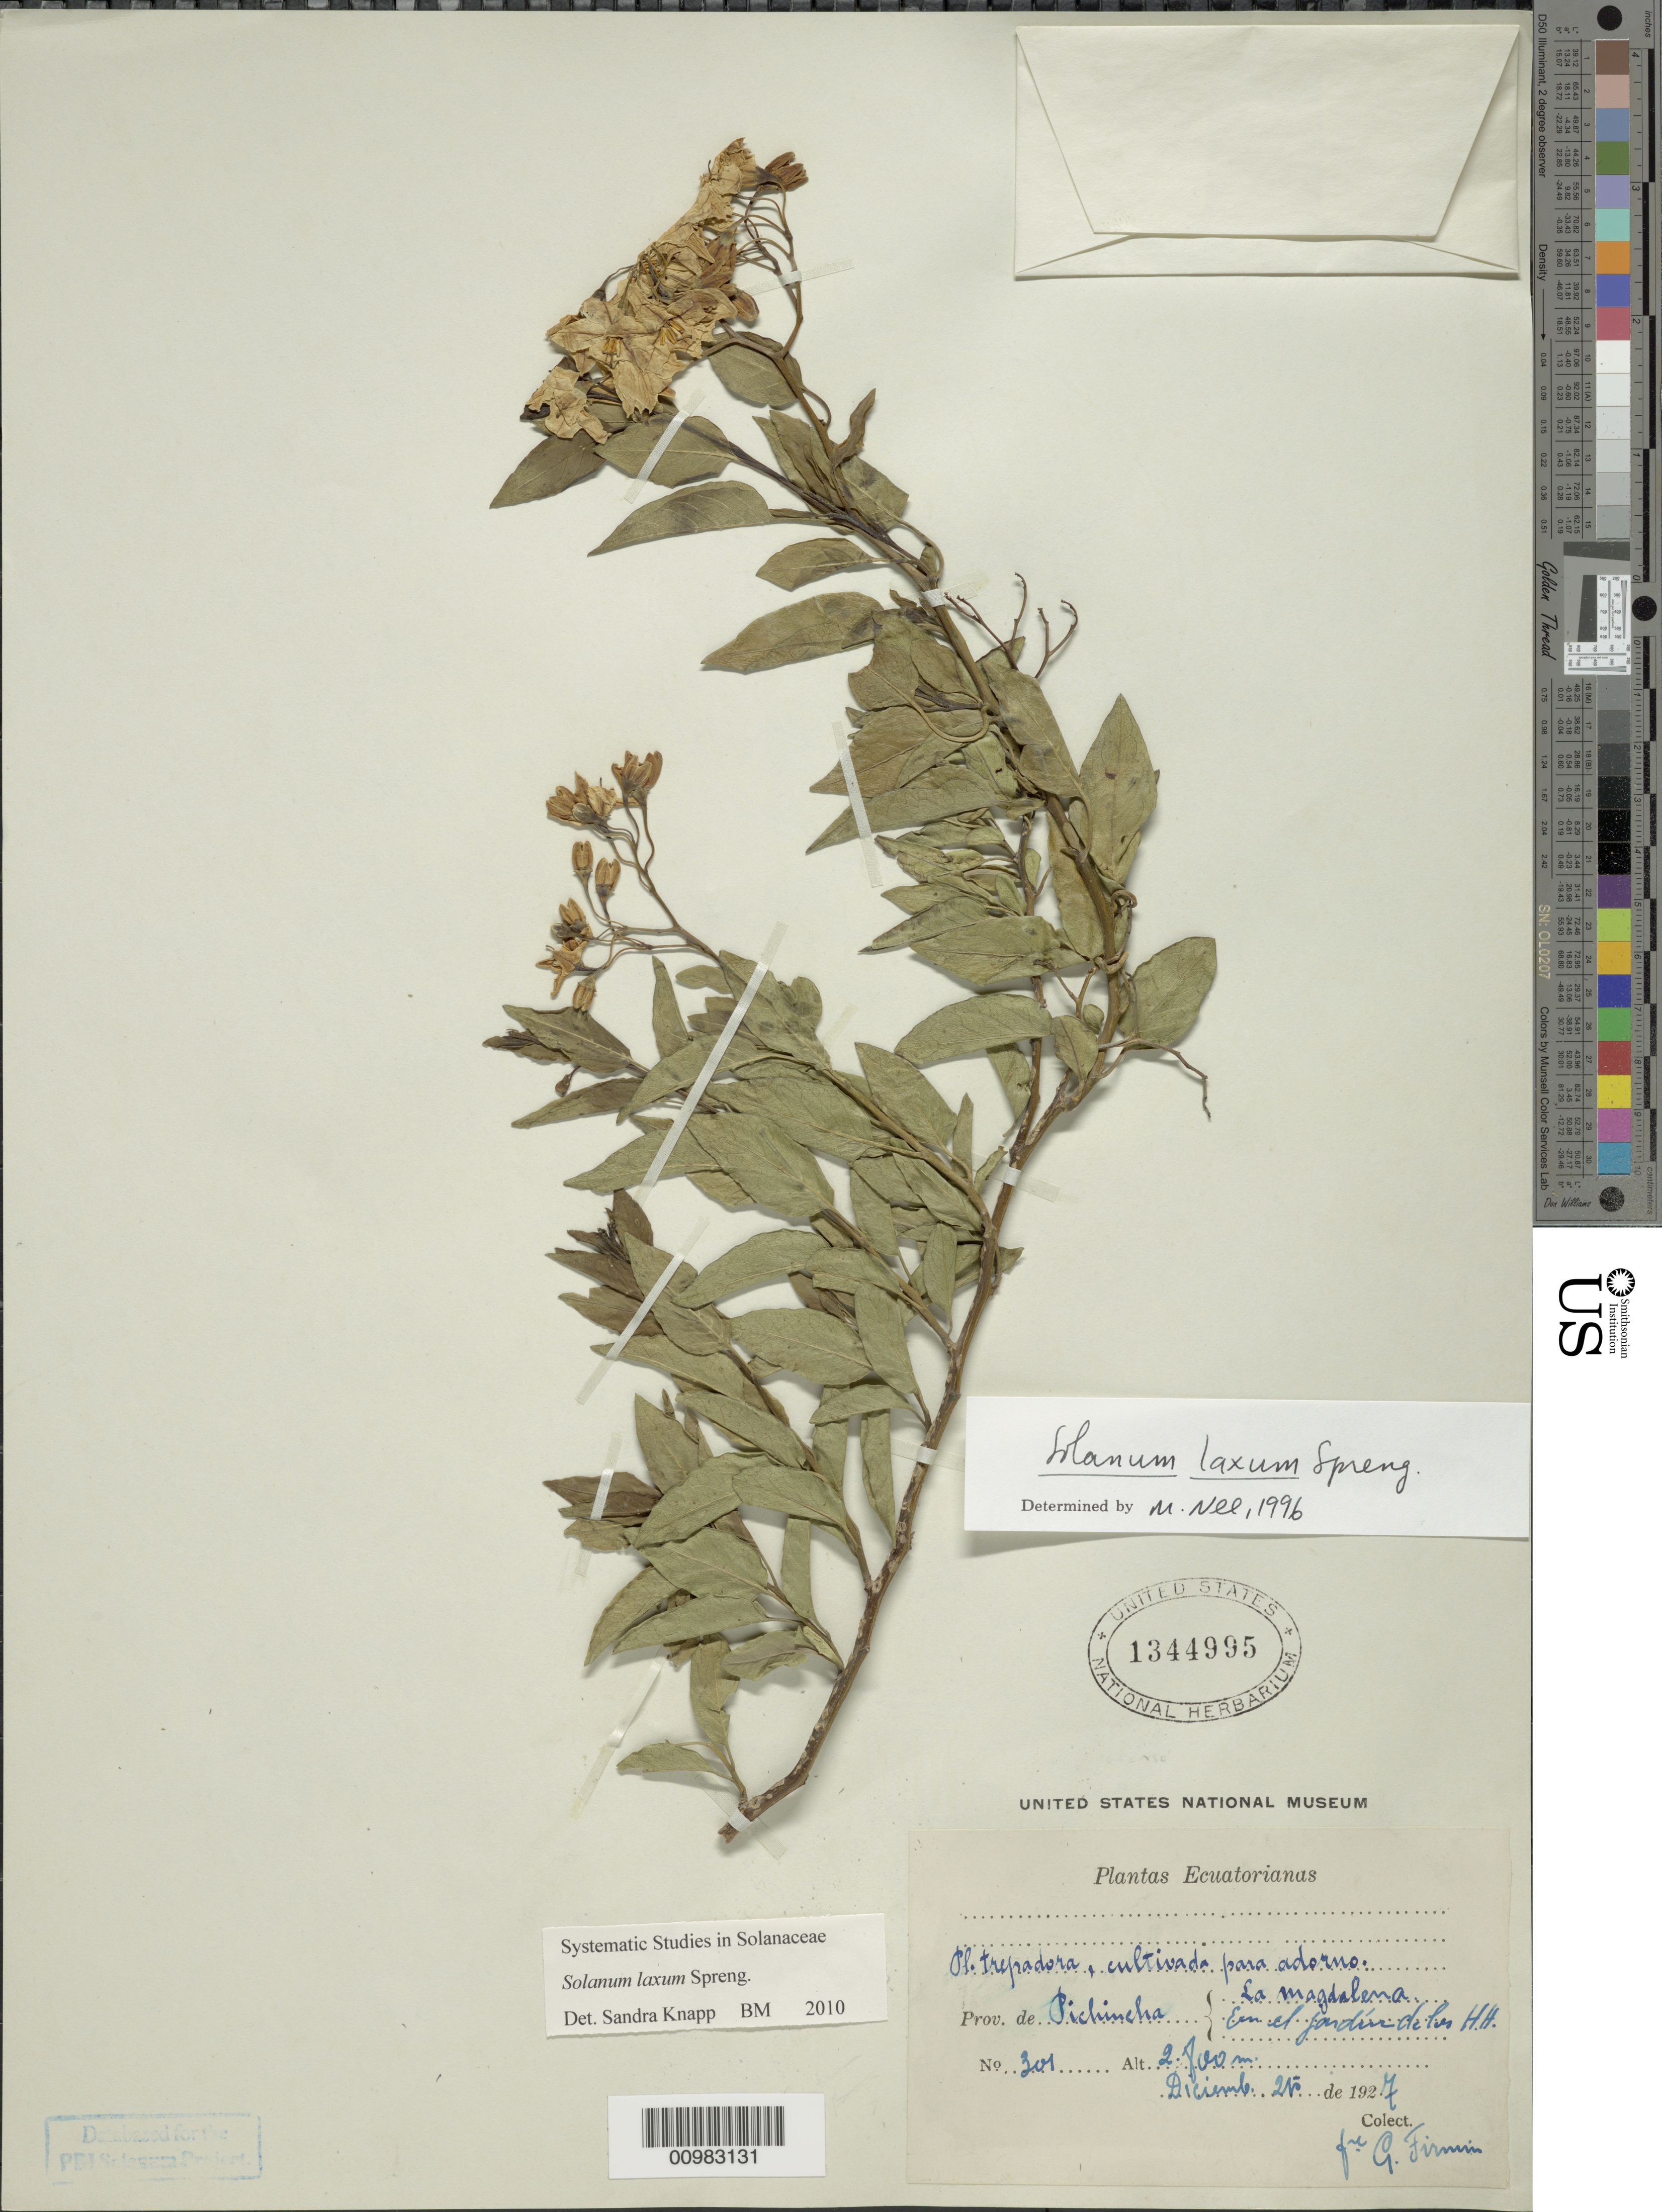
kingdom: Plantae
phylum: Tracheophyta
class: Magnoliopsida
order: Solanales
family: Solanaceae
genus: Solanum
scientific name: Solanum laxum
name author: Spreng.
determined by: Knapp, S. D.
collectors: G. Firmin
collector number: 304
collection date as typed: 25 Dec 1927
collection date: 1927-12-25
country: Ecuador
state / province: Pichincha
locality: en el jardin de las H.H.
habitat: en jardin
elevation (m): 2800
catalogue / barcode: US 1344995